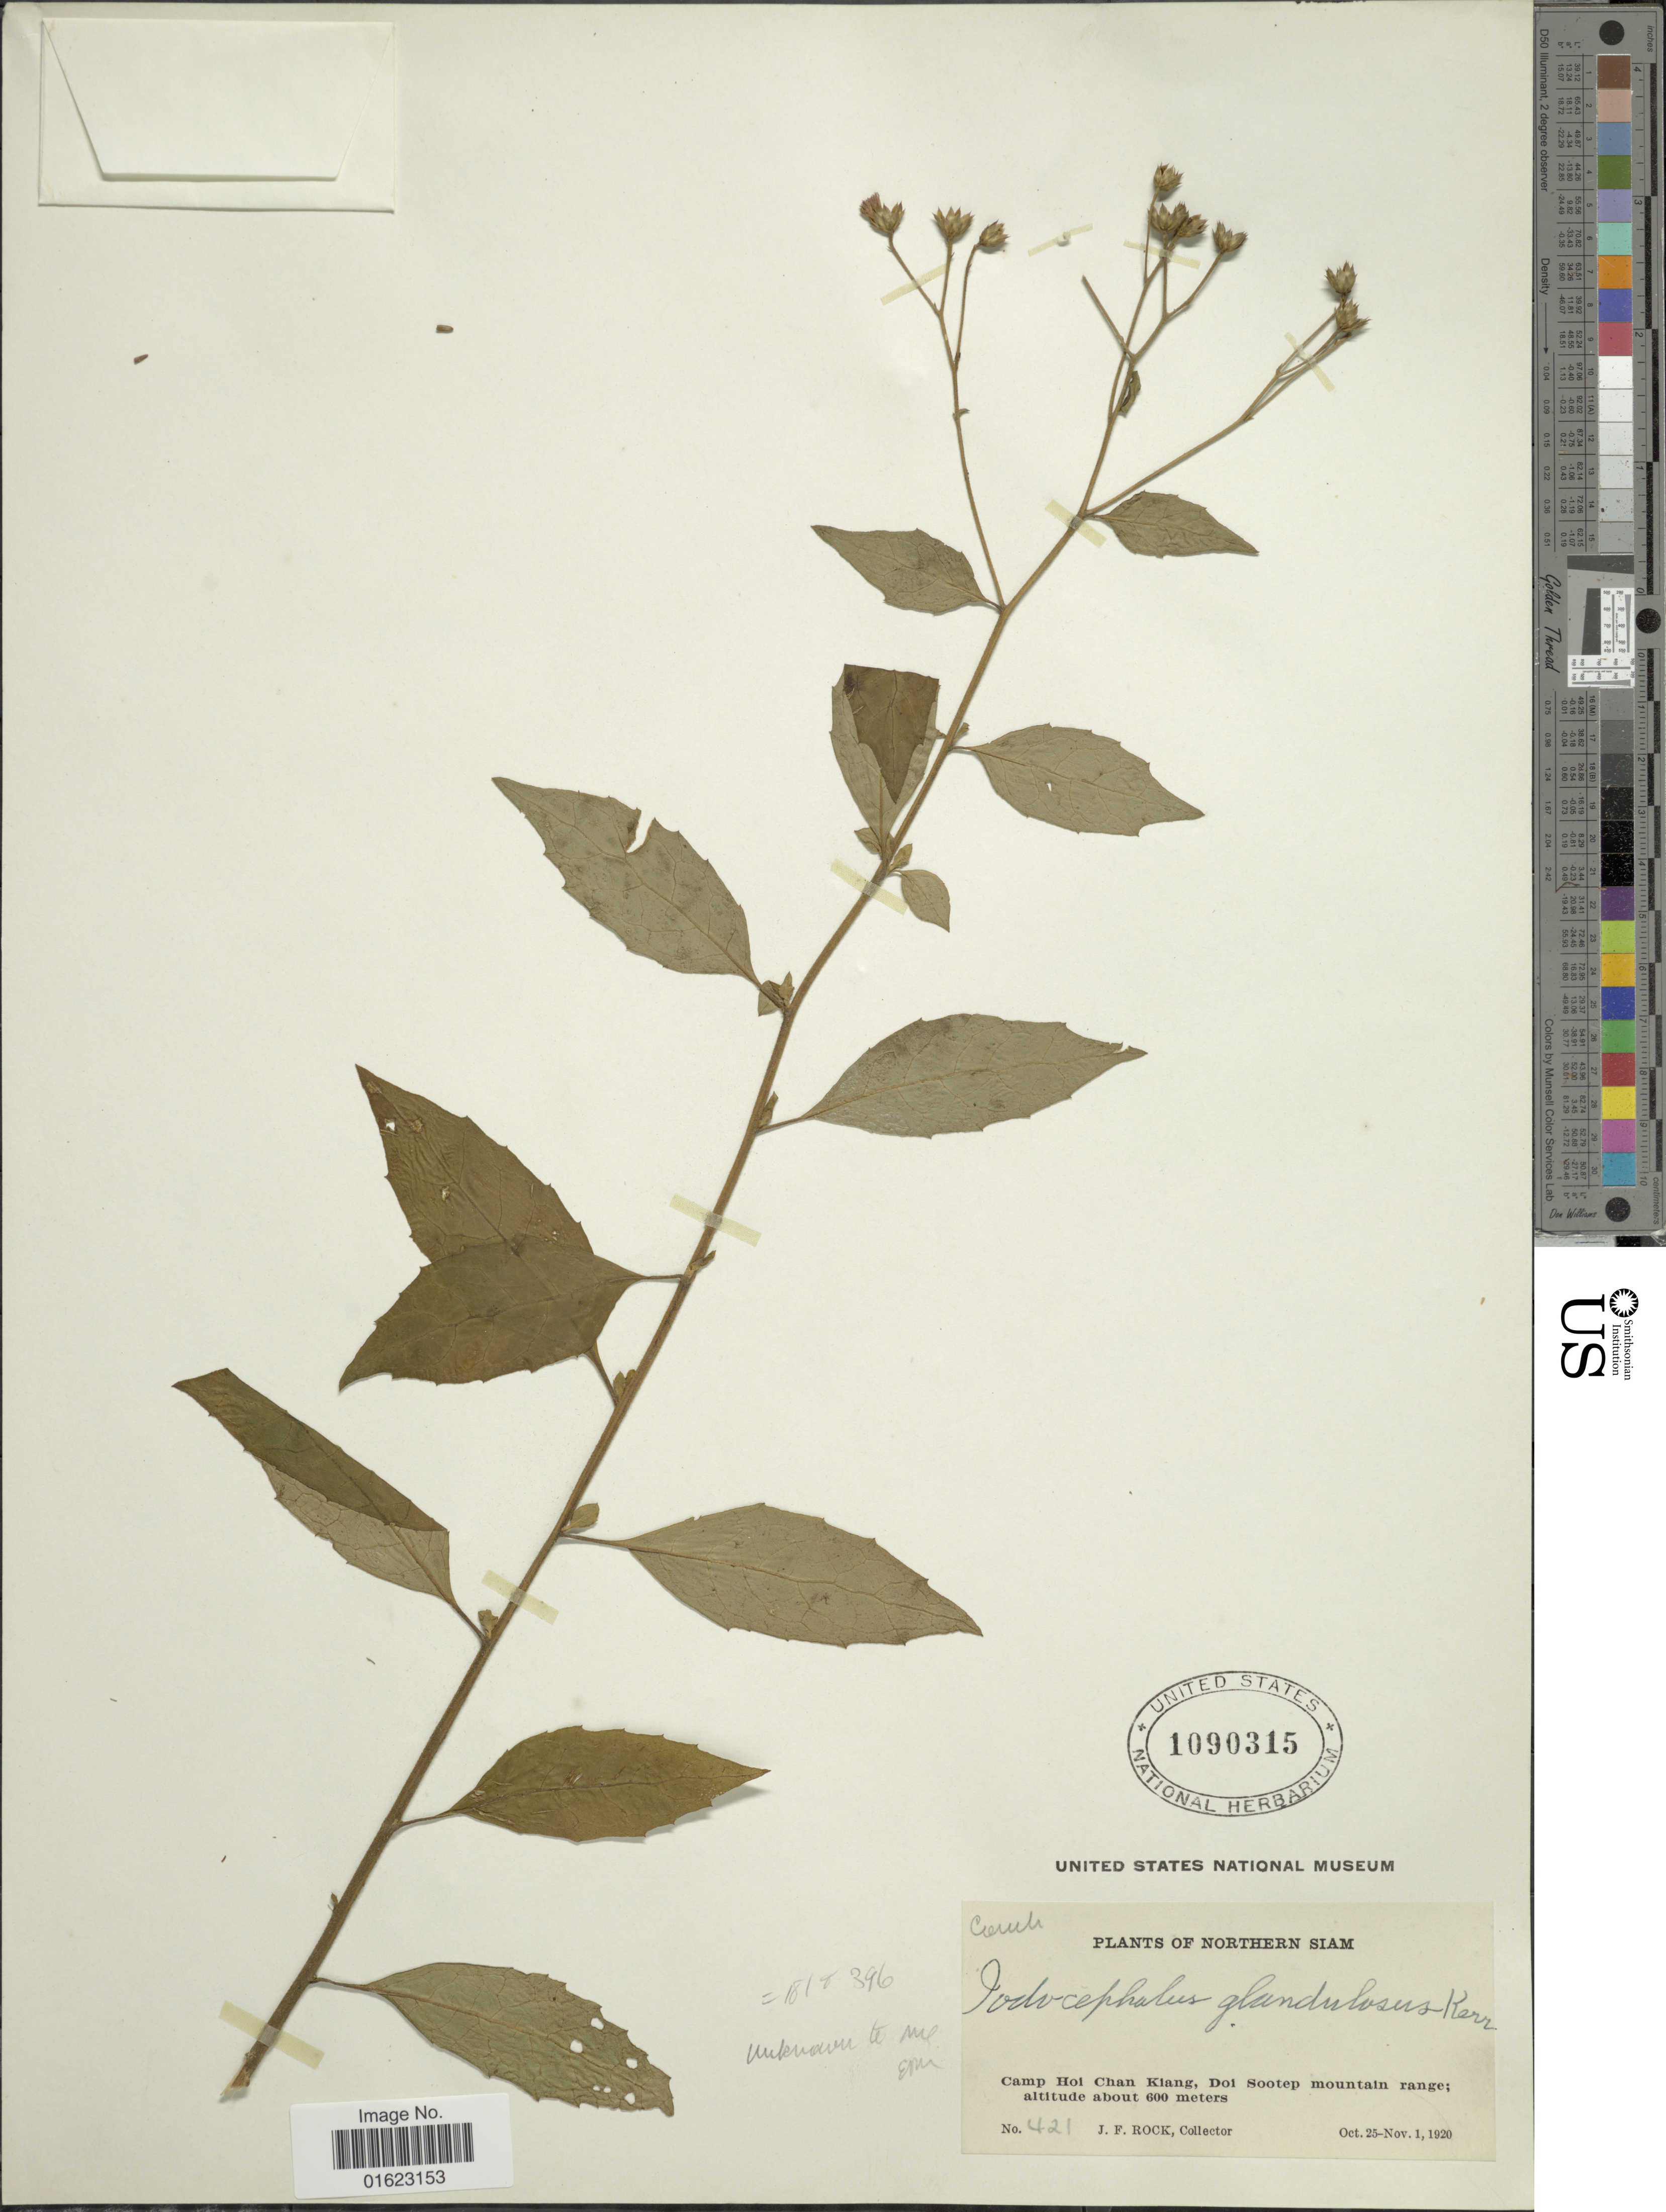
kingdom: Plantae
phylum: Tracheophyta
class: Magnoliopsida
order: Asterales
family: Asteraceae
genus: Iodocephalus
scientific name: Iodocephalus glandulosus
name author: Kerr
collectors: J. Rock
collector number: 421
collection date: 1920-10-25/1920-11-01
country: Thailand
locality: Camp Hoi Chan Klang, Doi Sootep mountain range.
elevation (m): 600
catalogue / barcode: US 1090315